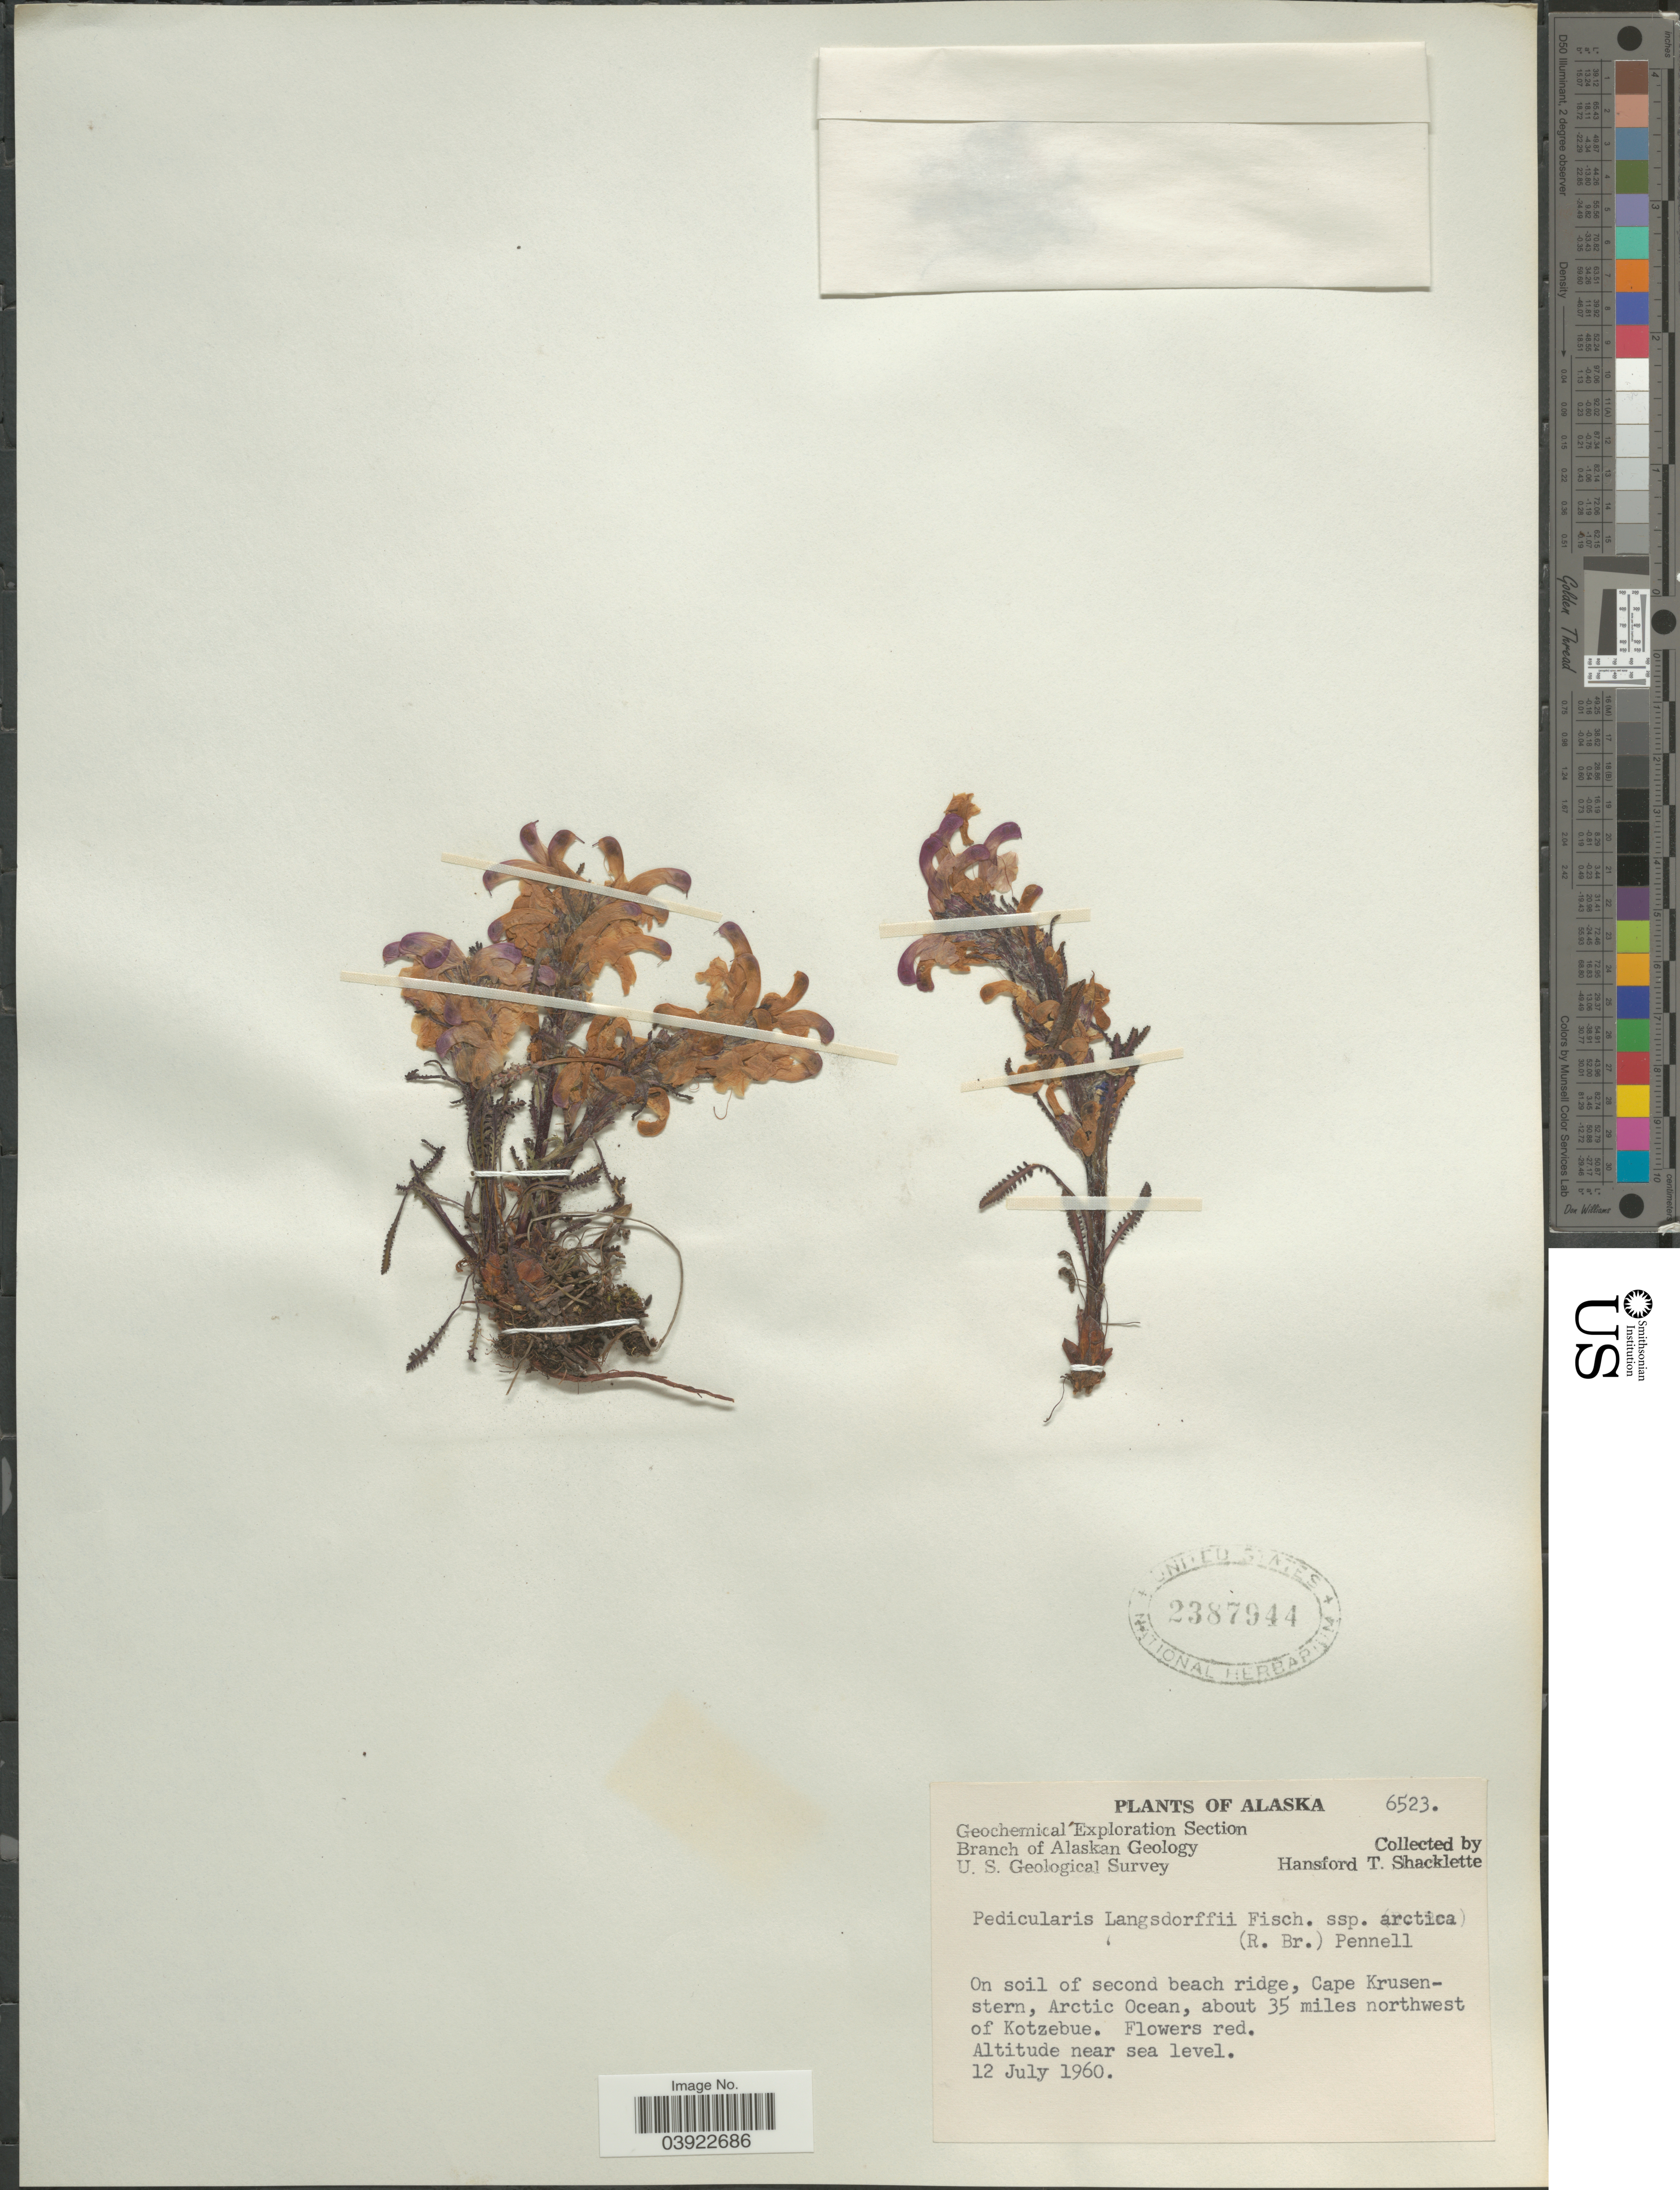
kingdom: Plantae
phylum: Tracheophyta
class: Magnoliopsida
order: Lamiales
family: Orobanchaceae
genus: Pedicularis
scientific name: Pedicularis langsdorffii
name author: Fisch. ex Steven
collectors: H. Shacklette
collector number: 6523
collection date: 1960-07-12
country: United States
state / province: Alaska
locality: On soil of second beach ridge, Cape Krusenstern, Arctic Ocean, about 35 miles northwest of Kotzebue.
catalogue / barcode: US 2387944